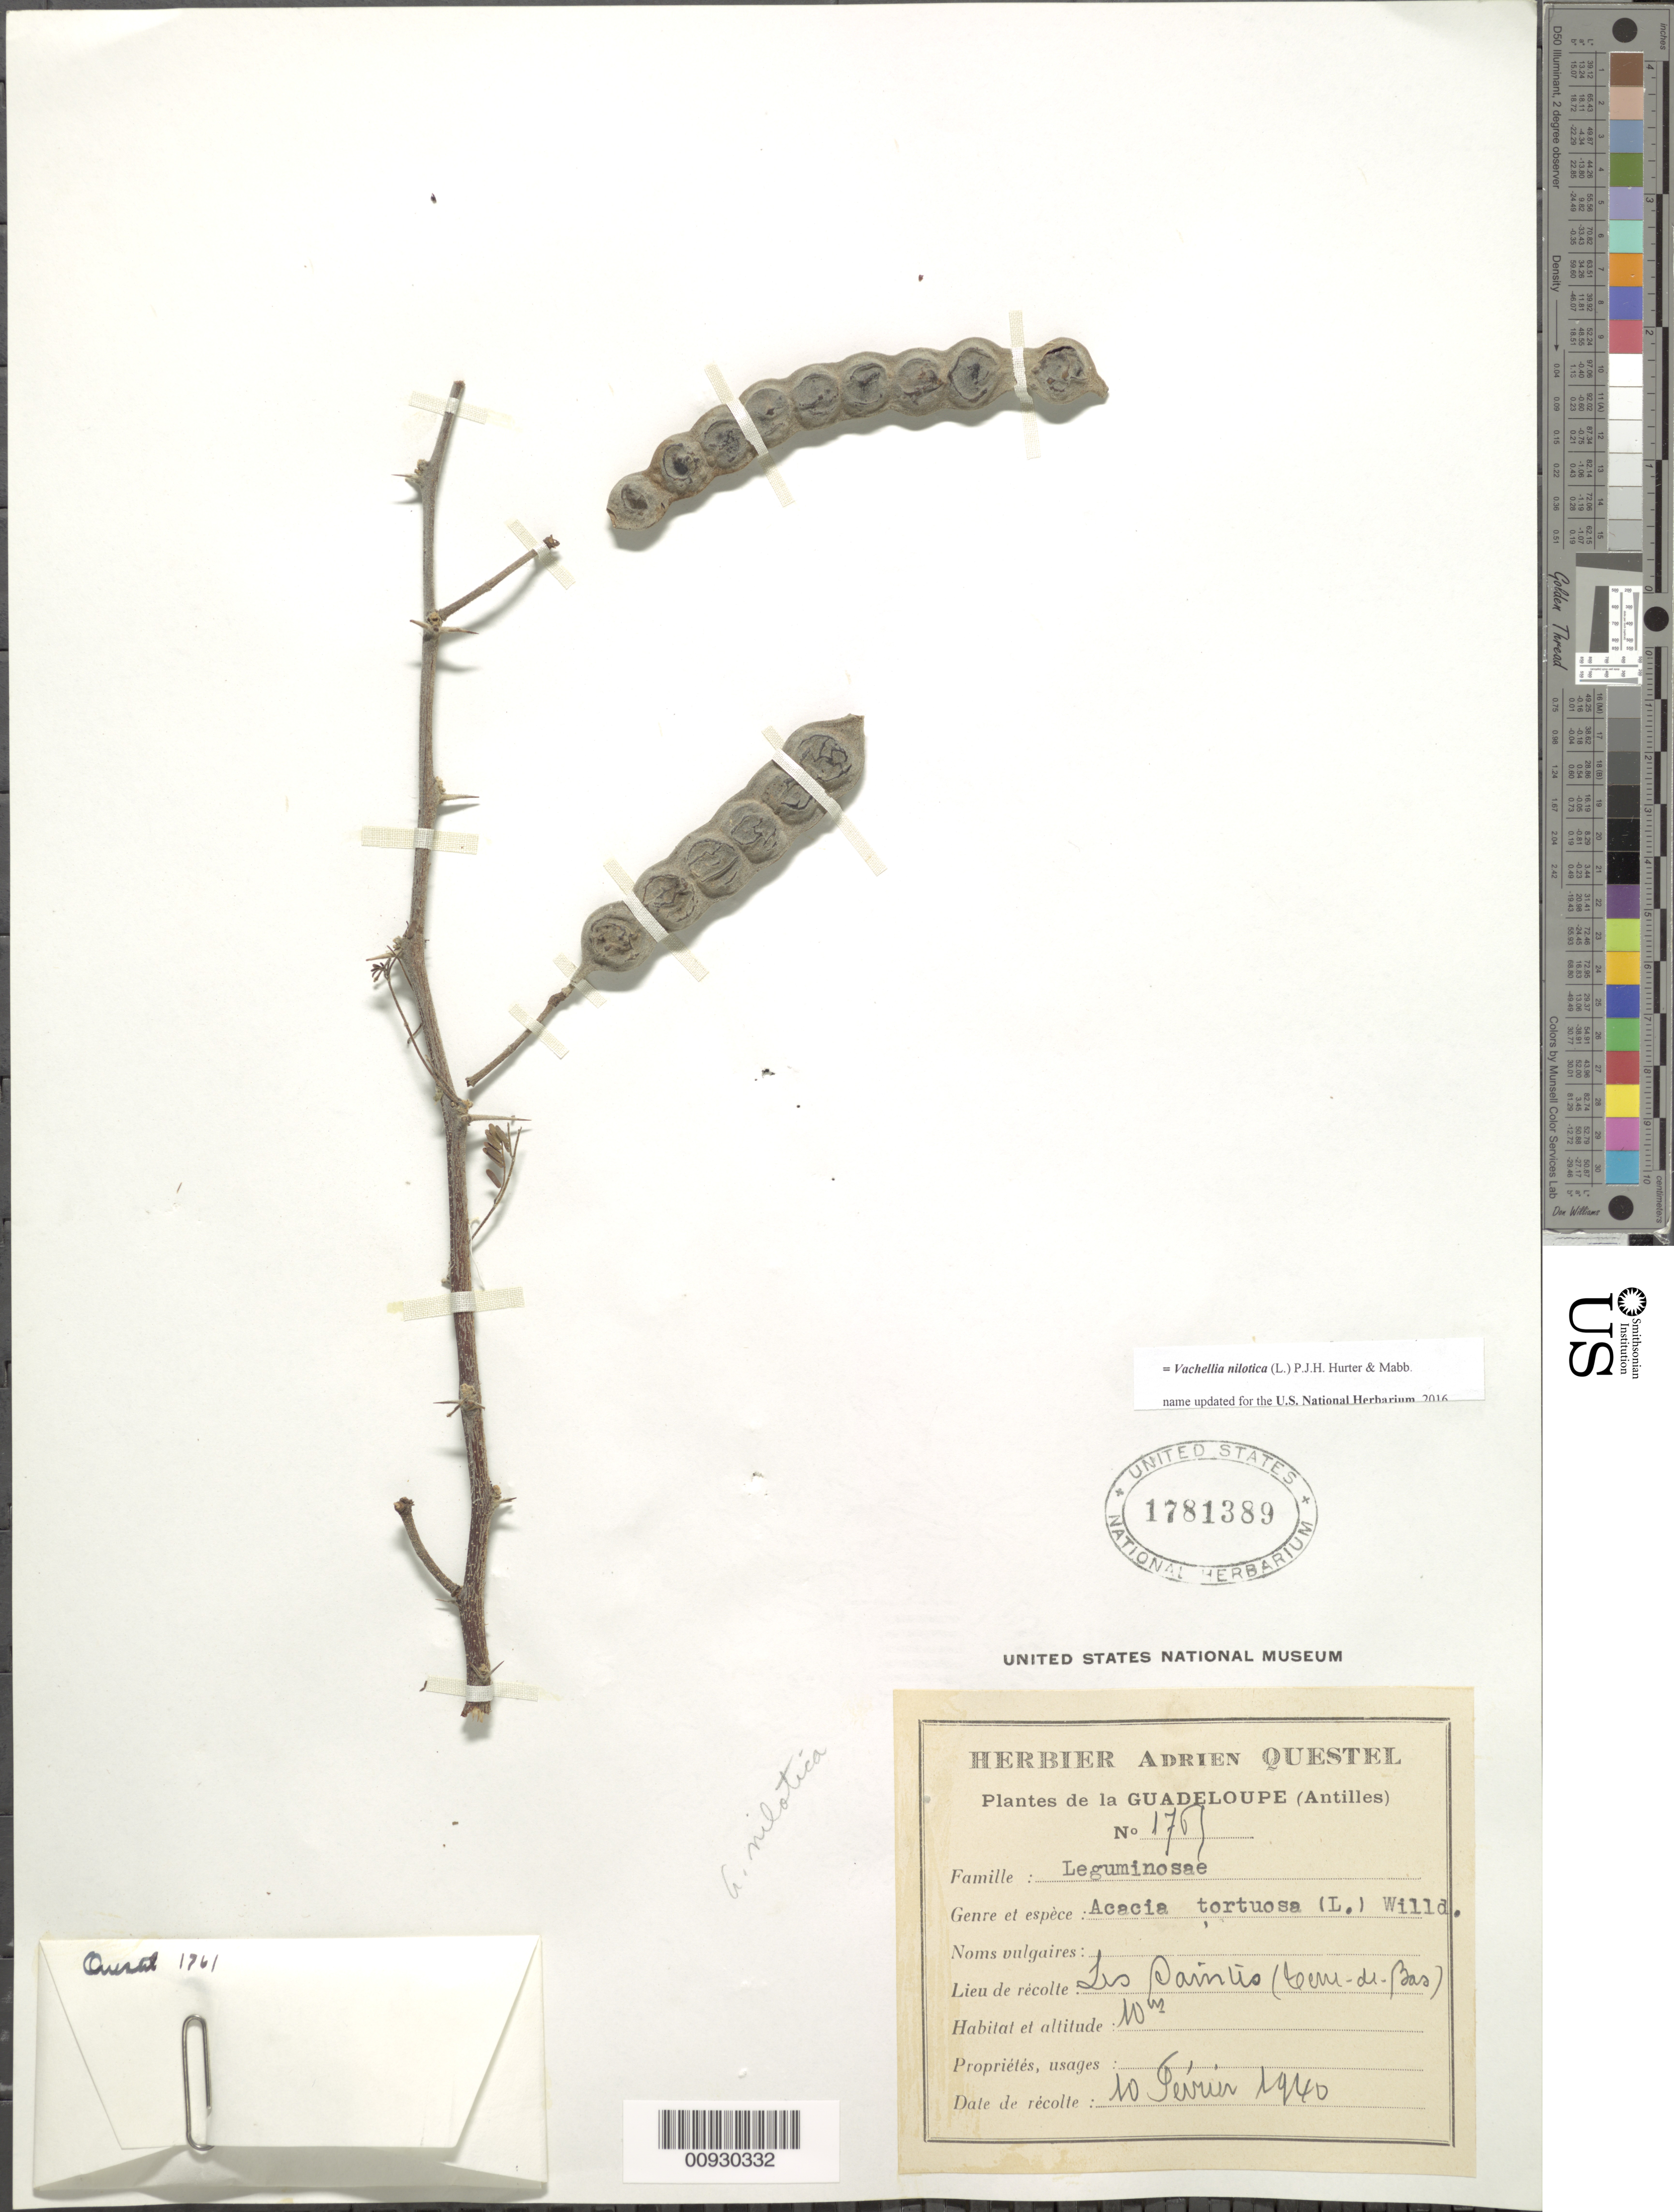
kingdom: Plantae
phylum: Tracheophyta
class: Magnoliopsida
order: Fabales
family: Fabaceae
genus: Vachellia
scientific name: Vachellia nilotica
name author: (L.) P.J.H. Hurter & Mabb.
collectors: A. Questel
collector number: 1761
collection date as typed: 10 Feb 1940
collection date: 1940-02-10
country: Guadeloupe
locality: Les Saintes (terre de bas)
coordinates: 0 N, 0 E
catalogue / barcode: US 1781389